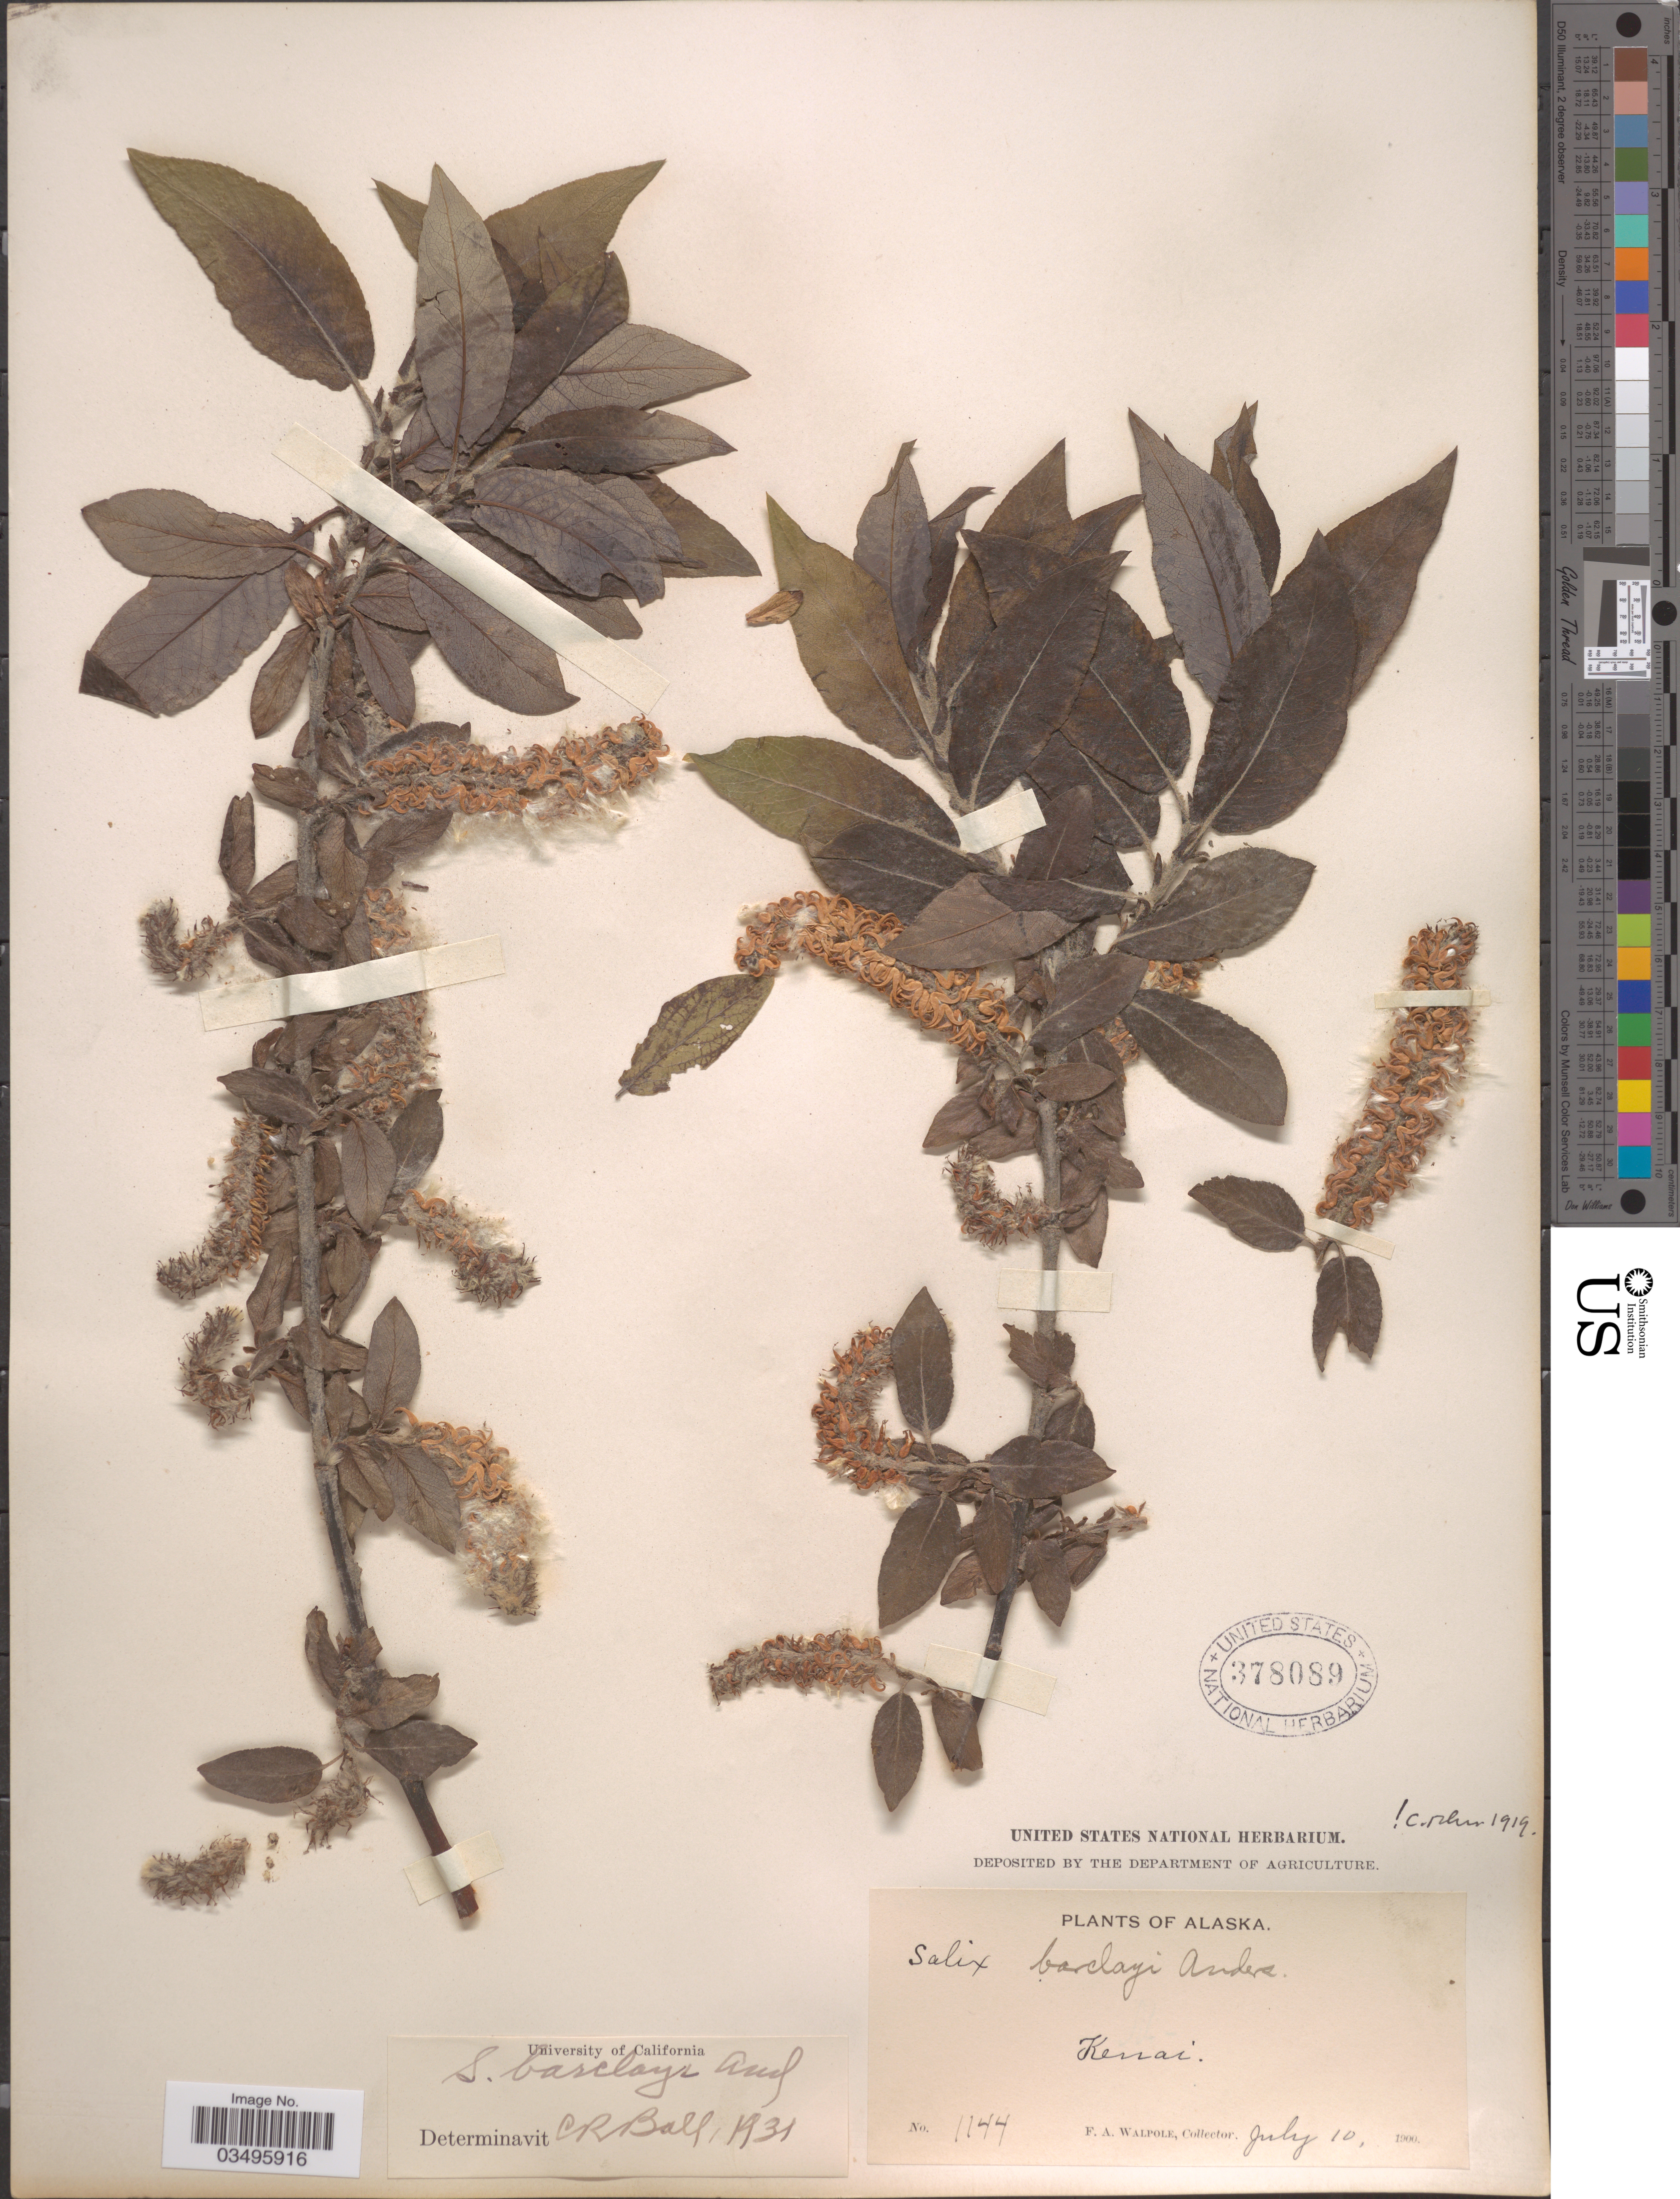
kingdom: Plantae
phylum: Tracheophyta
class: Magnoliopsida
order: Malpighiales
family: Salicaceae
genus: Salix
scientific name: Salix barclayi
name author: Andersson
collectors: F. Walpole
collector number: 1144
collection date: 1900-07-10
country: United States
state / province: Alaska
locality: Kenai.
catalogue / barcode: US 378089